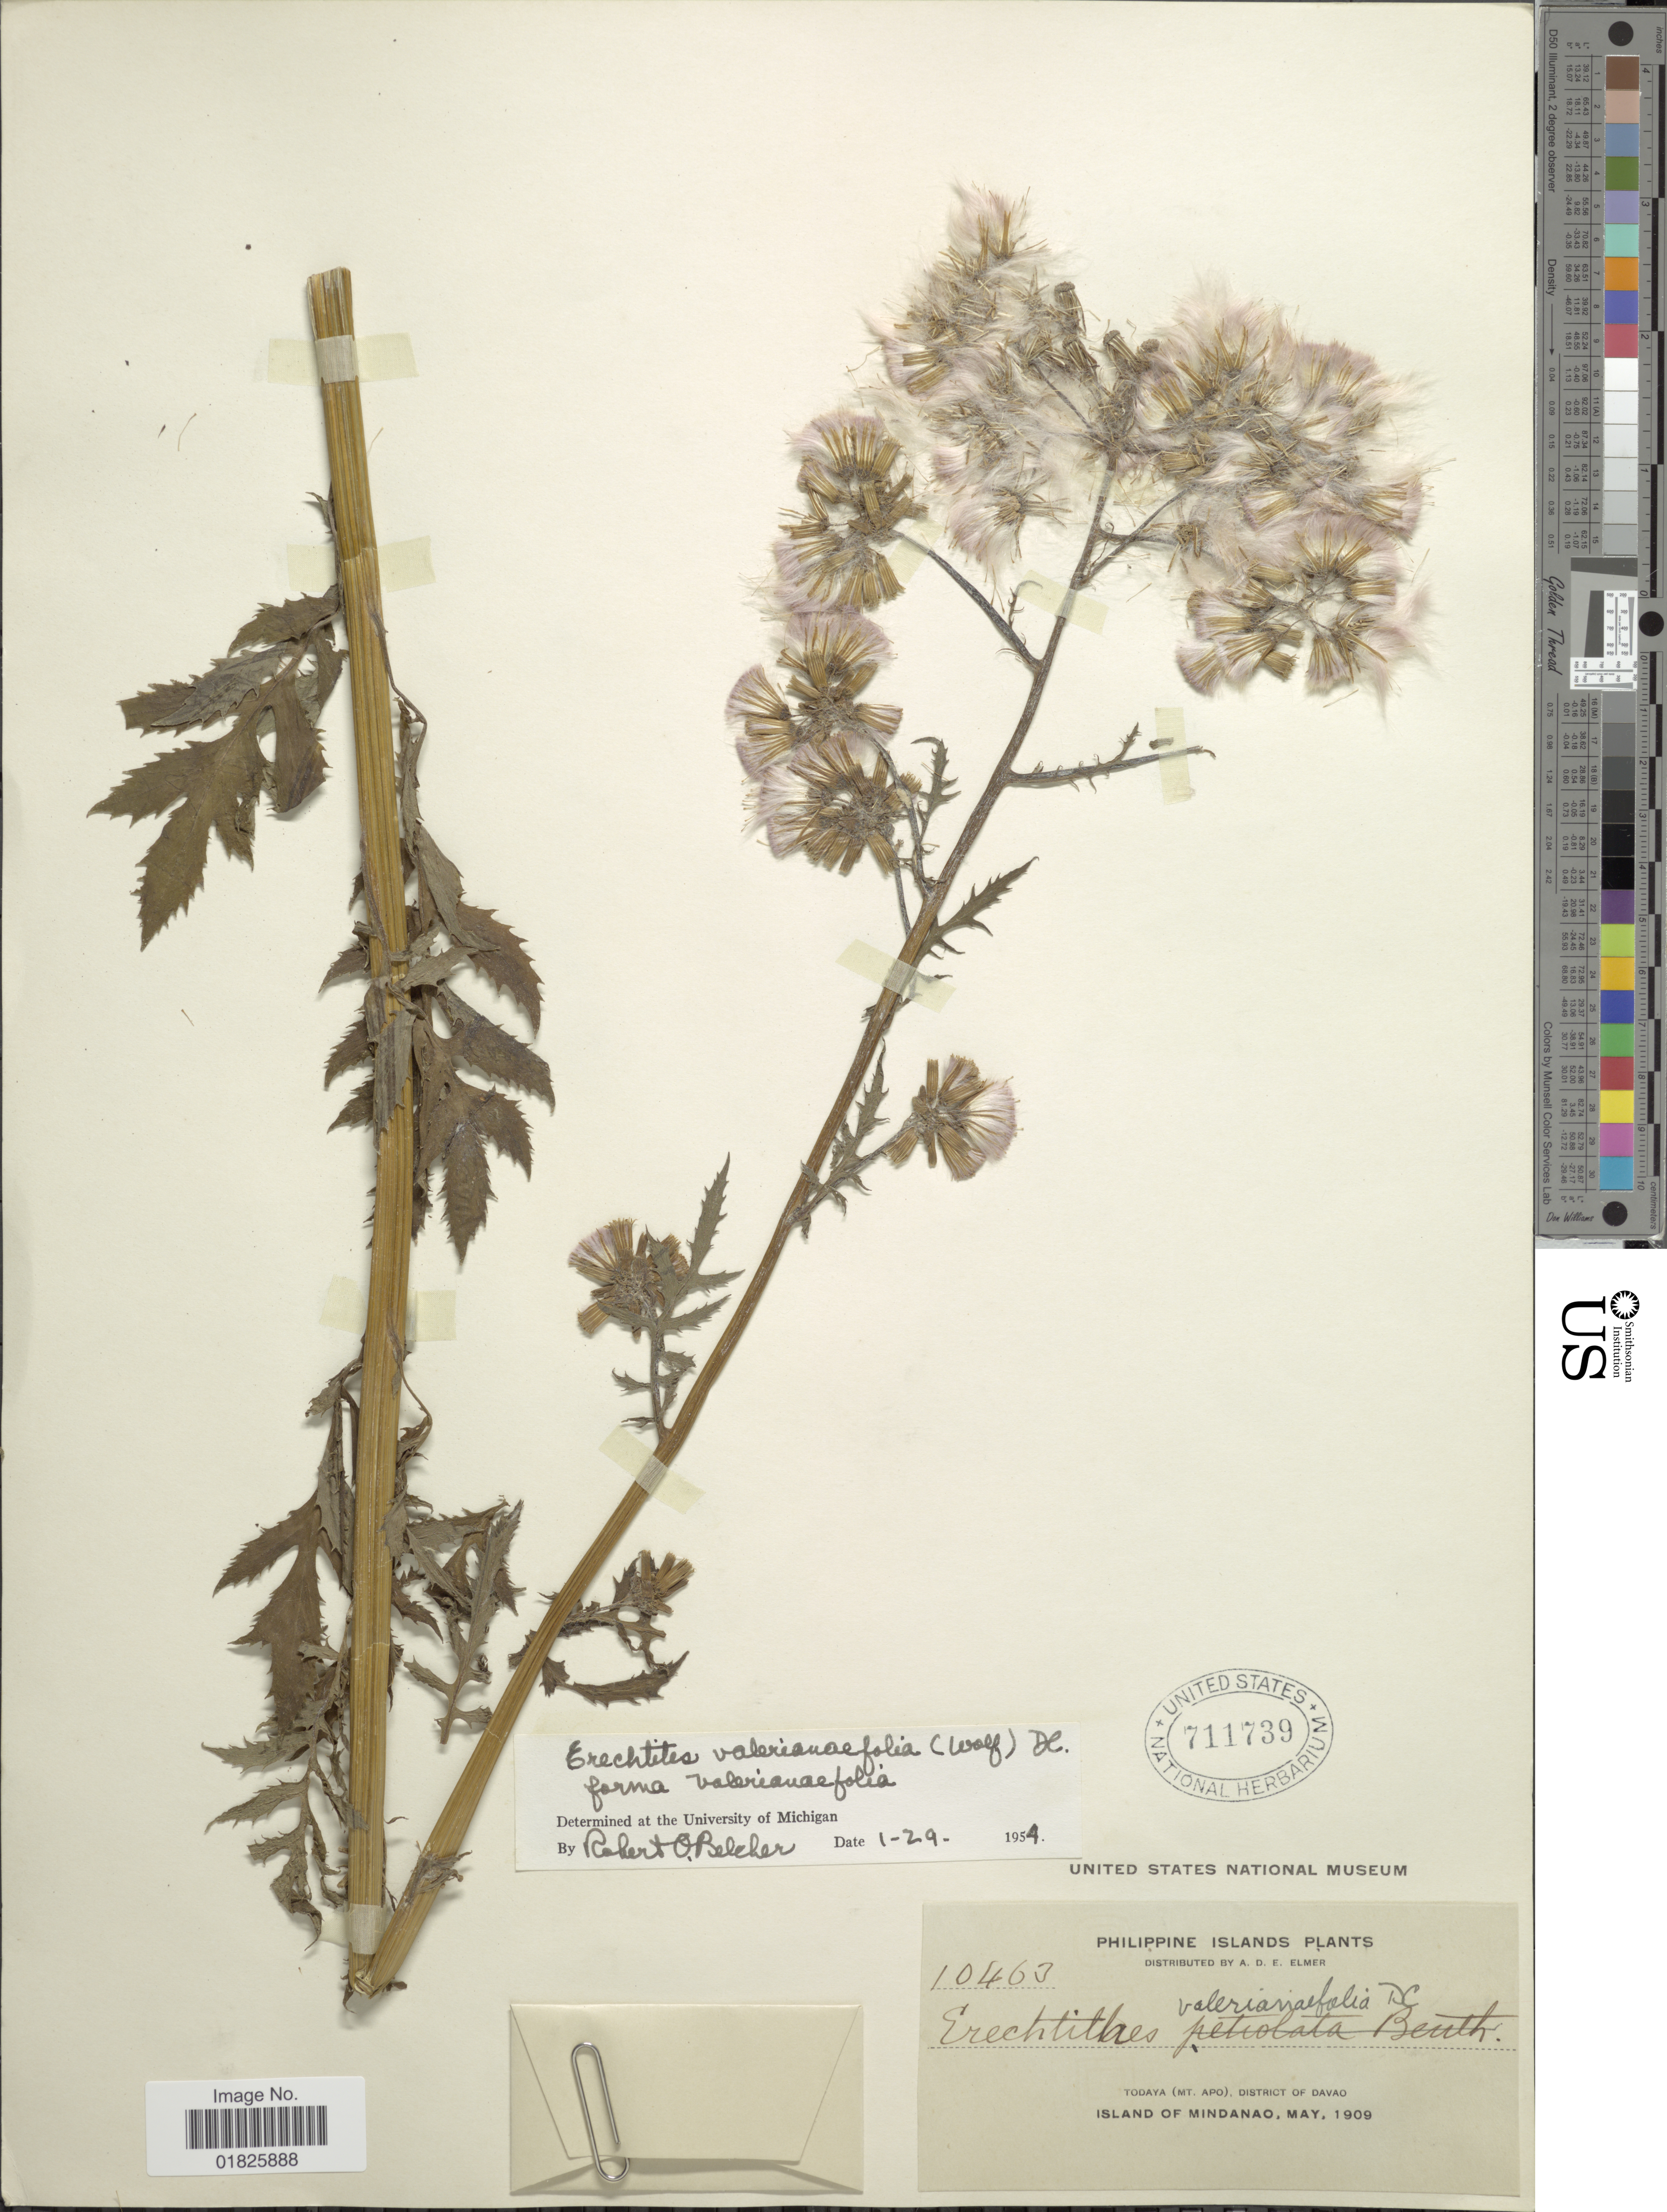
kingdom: Plantae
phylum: Tracheophyta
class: Magnoliopsida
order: Asterales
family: Asteraceae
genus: Erechtites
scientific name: Erechtites valerianifolius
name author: (Link ex Spreng.) DC.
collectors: A. D. E. Elmer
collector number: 10463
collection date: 1909-05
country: Philippines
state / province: Davao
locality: Philippine Islands, Todaya (Mt. Apo), District of Davao, Island of Mindanao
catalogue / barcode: US 711739